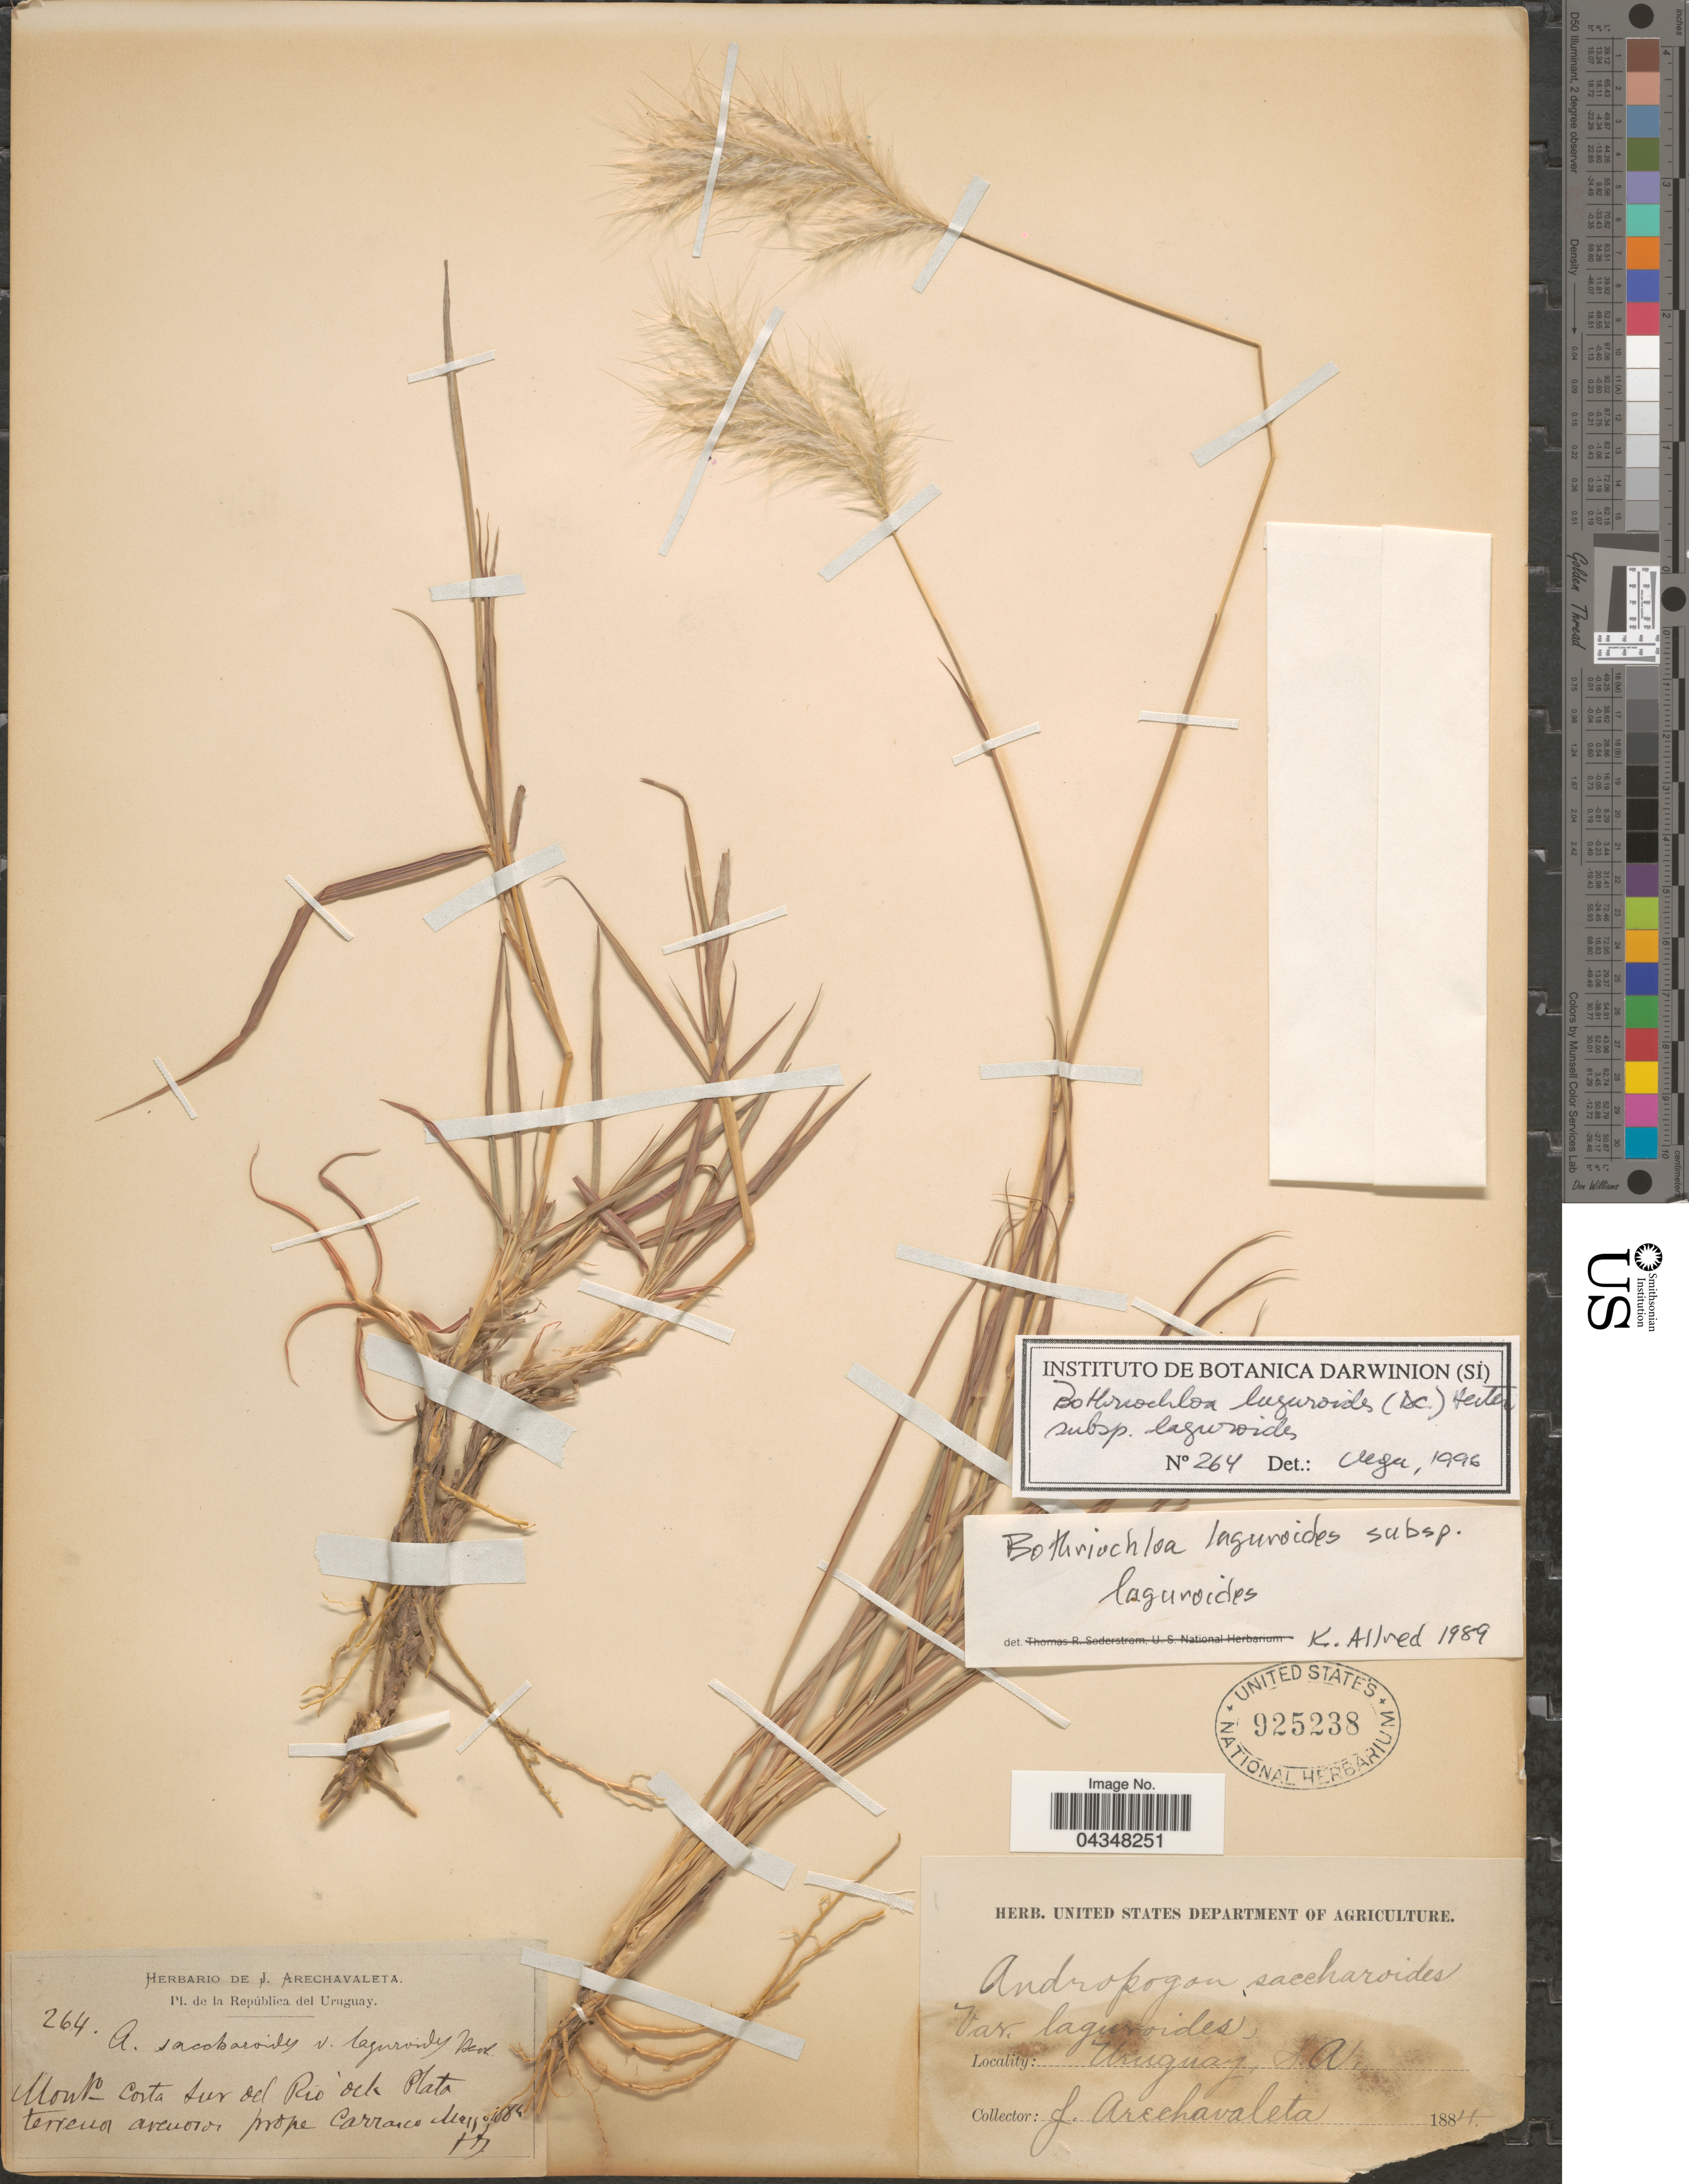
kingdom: Plantae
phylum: Tracheophyta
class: Liliopsida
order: Poales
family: Poaceae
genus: Bothriochloa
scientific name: Bothriochloa laguroides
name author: (DC.) Herter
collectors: J. Arechavaleta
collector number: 264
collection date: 1884-03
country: Uruguay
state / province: Montevideo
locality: La República del Uruguay. Mont° Costa sur del Rio de la Plata terrenos arenosos prope Carrasco.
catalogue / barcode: US 925238